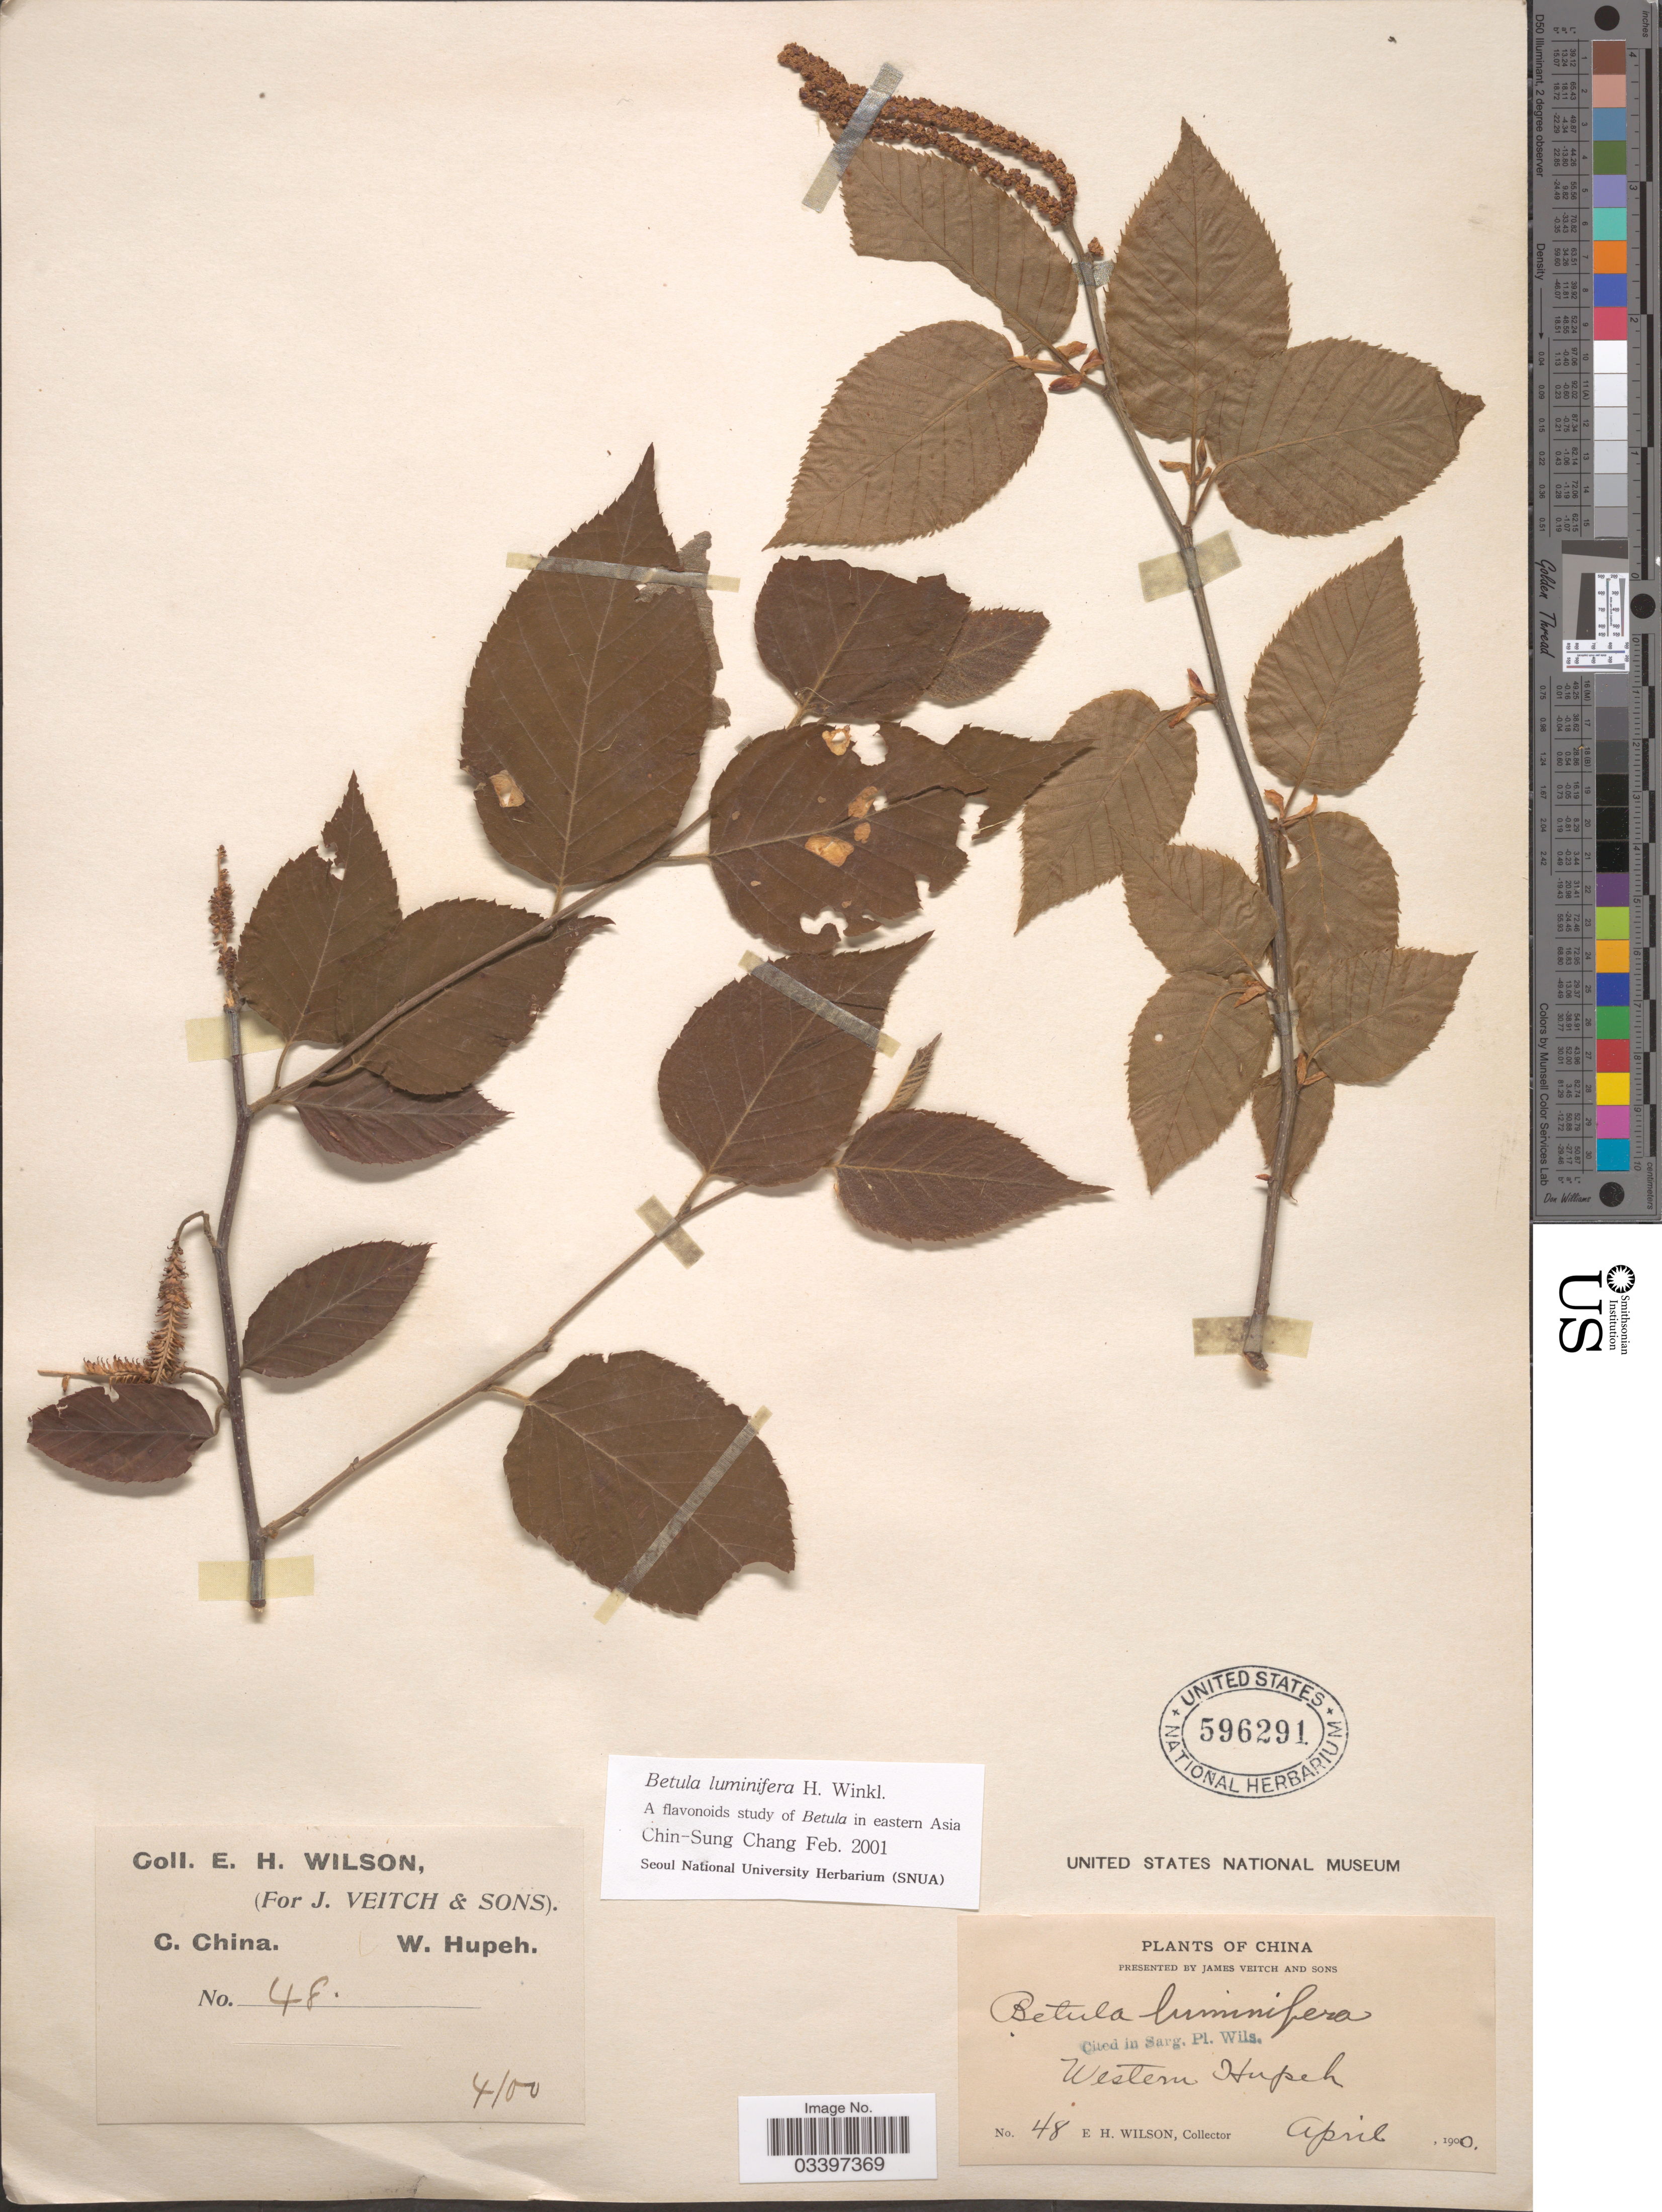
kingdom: Plantae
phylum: Tracheophyta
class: Magnoliopsida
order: Fagales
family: Betulaceae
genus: Betula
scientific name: Betula luminifera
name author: H.J.P. Winkl.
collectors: E. Wilson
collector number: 48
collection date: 1900-04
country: China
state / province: Hubei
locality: C. China. Western Hupeh.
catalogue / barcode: US 596291